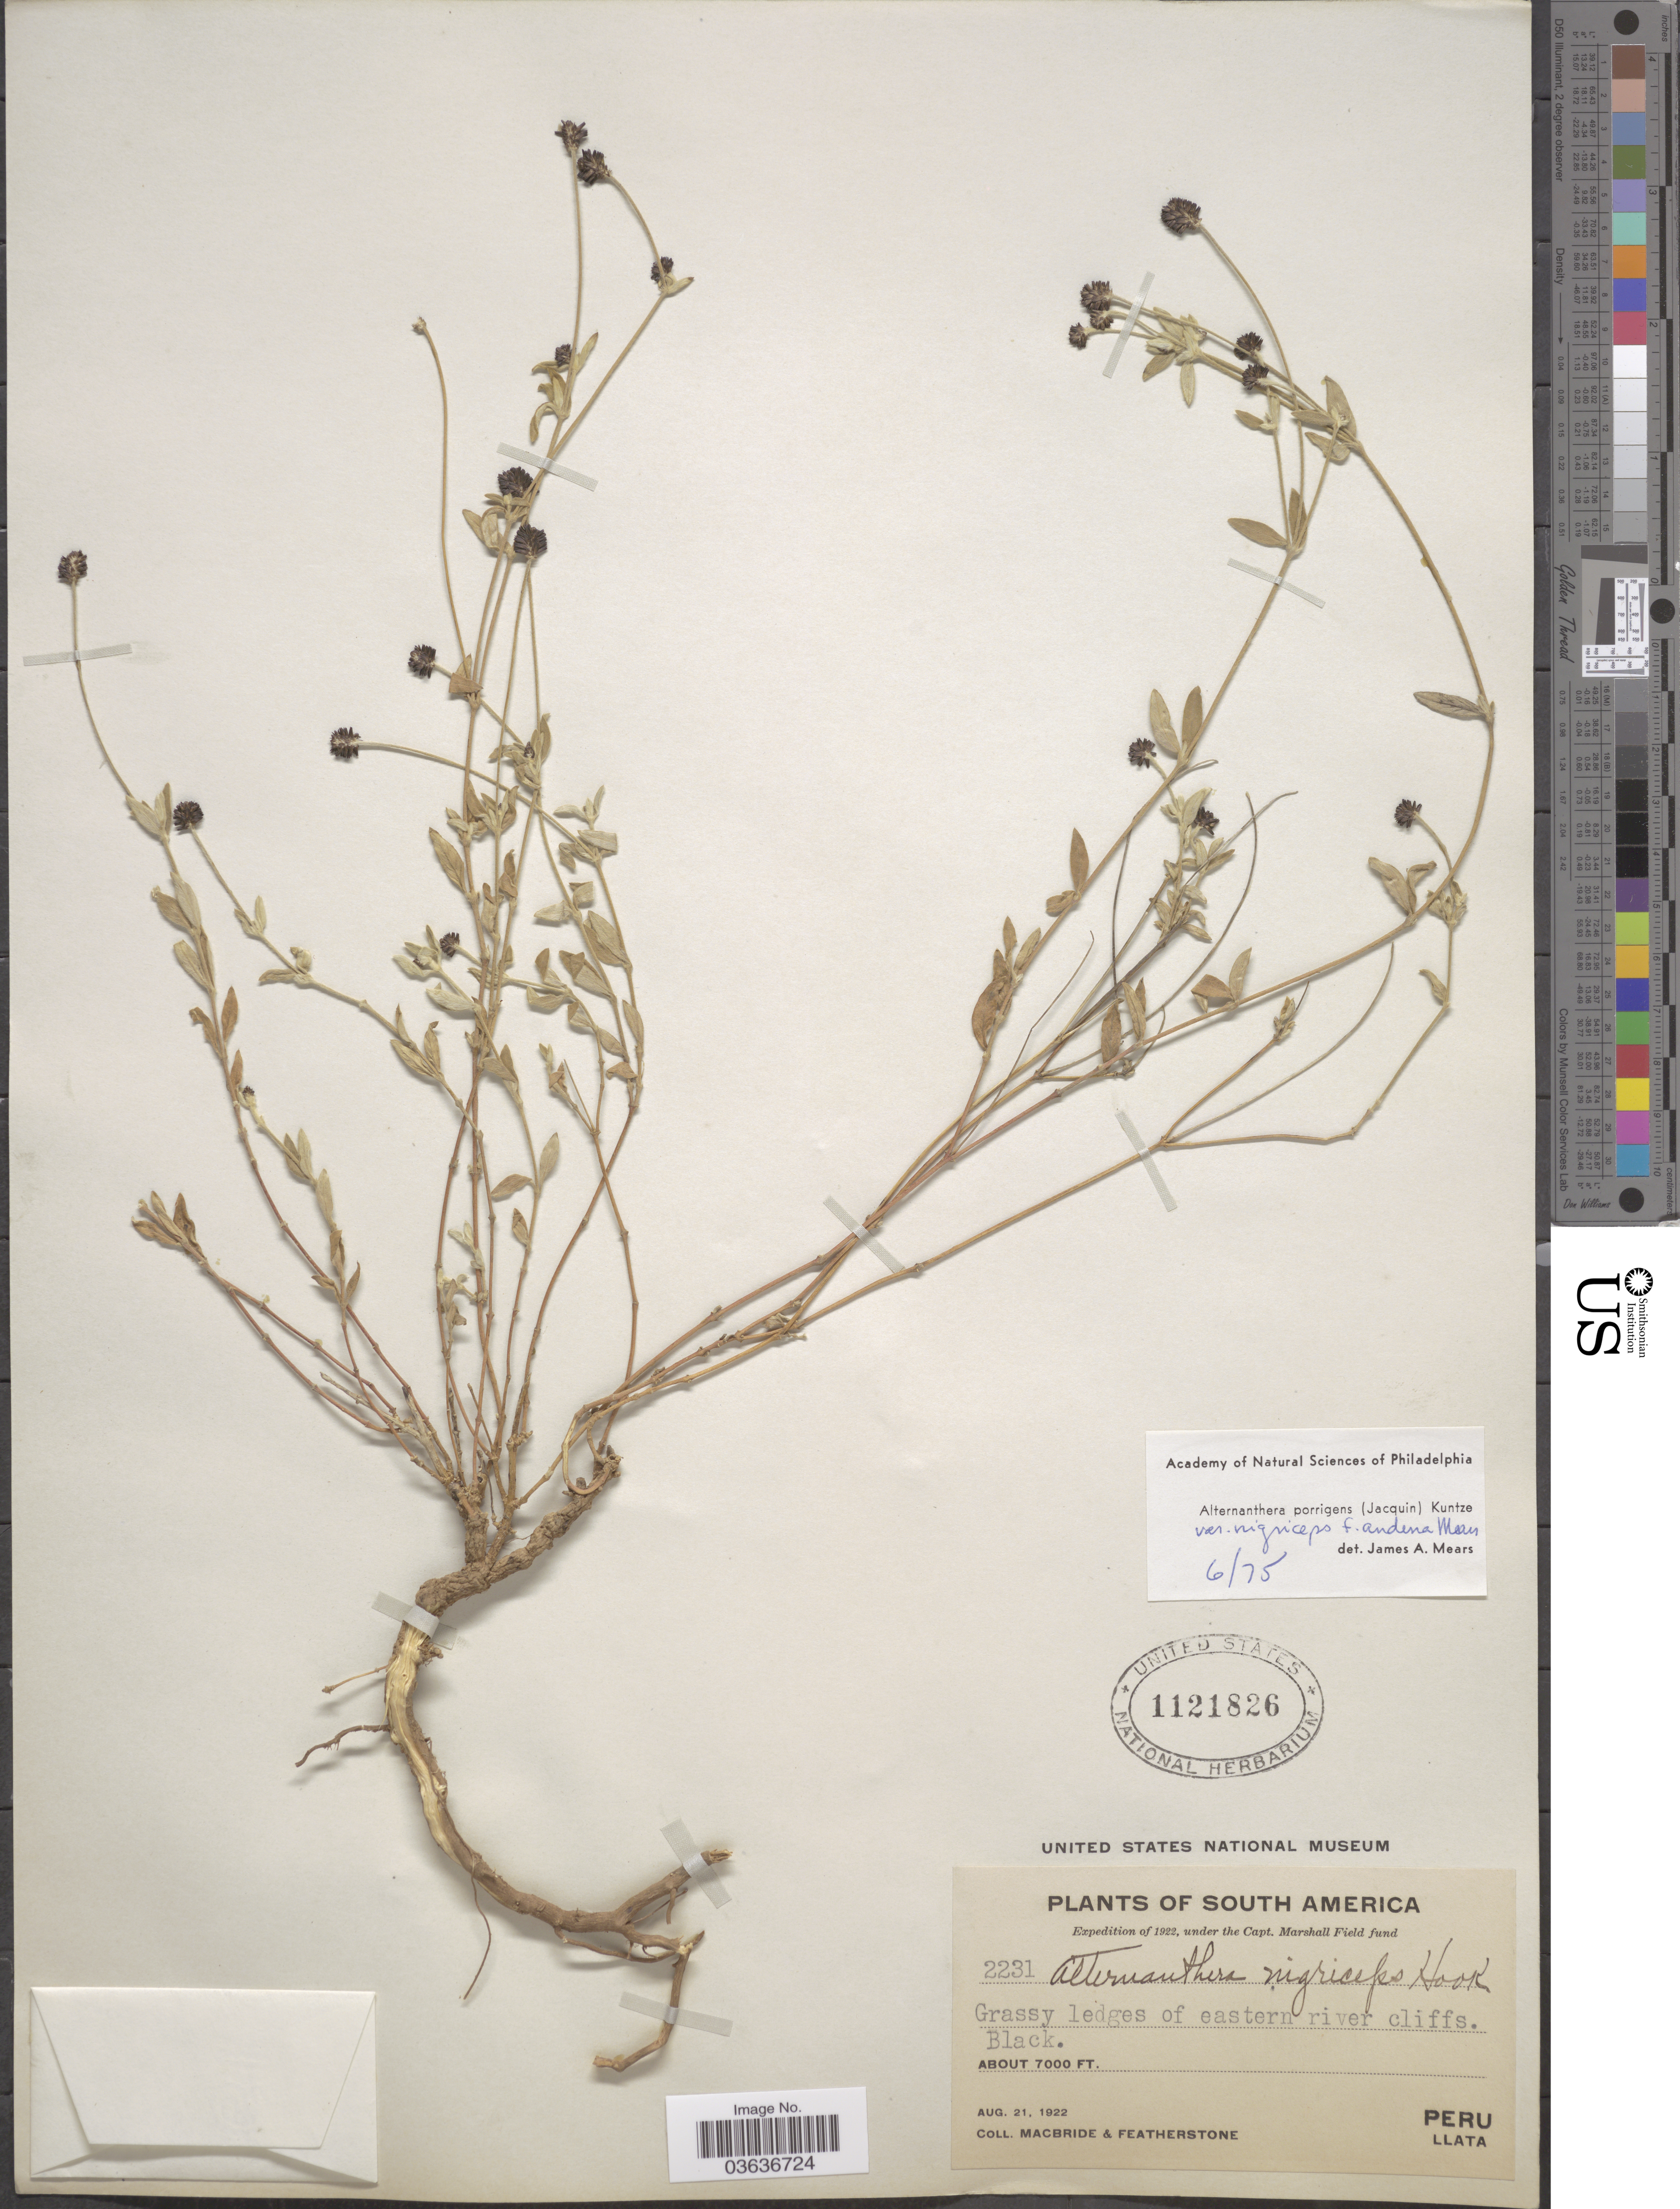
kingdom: Plantae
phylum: Tracheophyta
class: Magnoliopsida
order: Caryophyllales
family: Amaranthaceae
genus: Alternanthera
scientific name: Alternanthera porrigens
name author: (Jacq.) Kuntze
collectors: Macbride, -- & -. Featherstone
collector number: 2231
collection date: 1922-08-21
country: Peru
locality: Llata.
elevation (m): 2134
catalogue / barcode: US 1121826